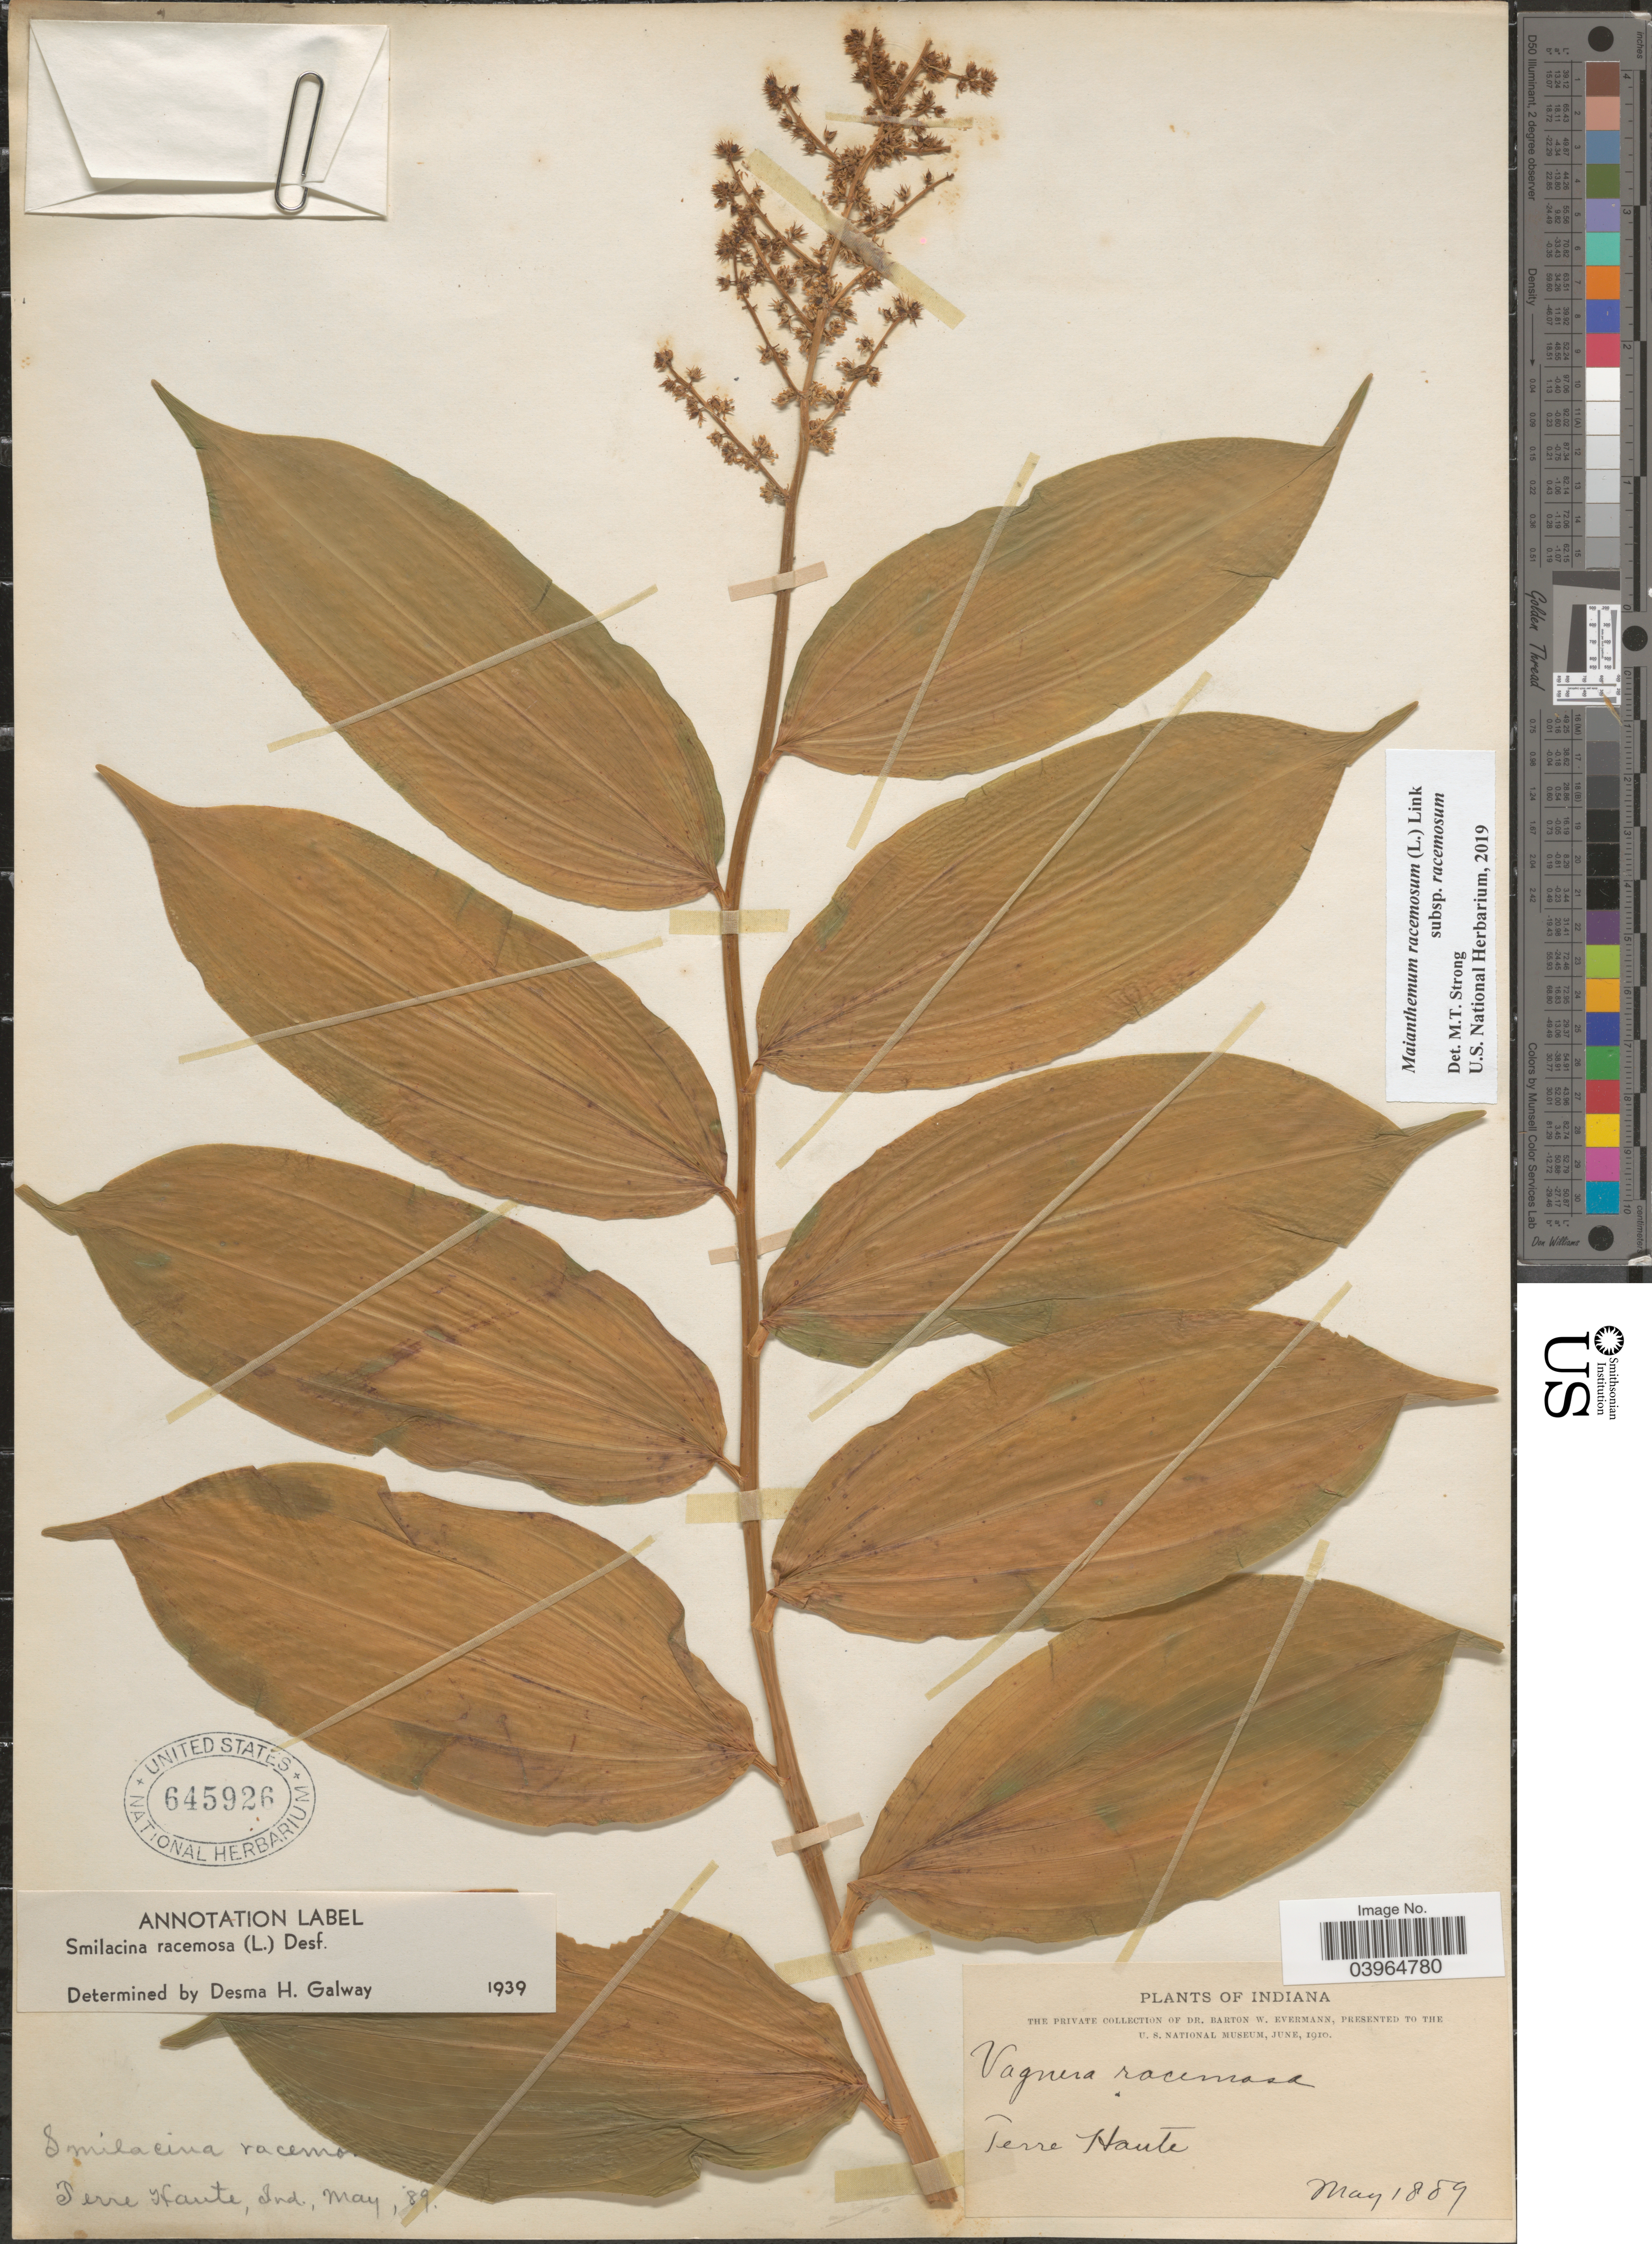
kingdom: Plantae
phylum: Tracheophyta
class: Liliopsida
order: Asparagales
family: Asparagaceae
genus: Maianthemum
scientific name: Maianthemum racemosum subsp. racemosum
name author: (L.) Link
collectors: B. W. Evermann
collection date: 1889-05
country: United States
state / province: Indiana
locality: Terre Haute.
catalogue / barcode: US 645926